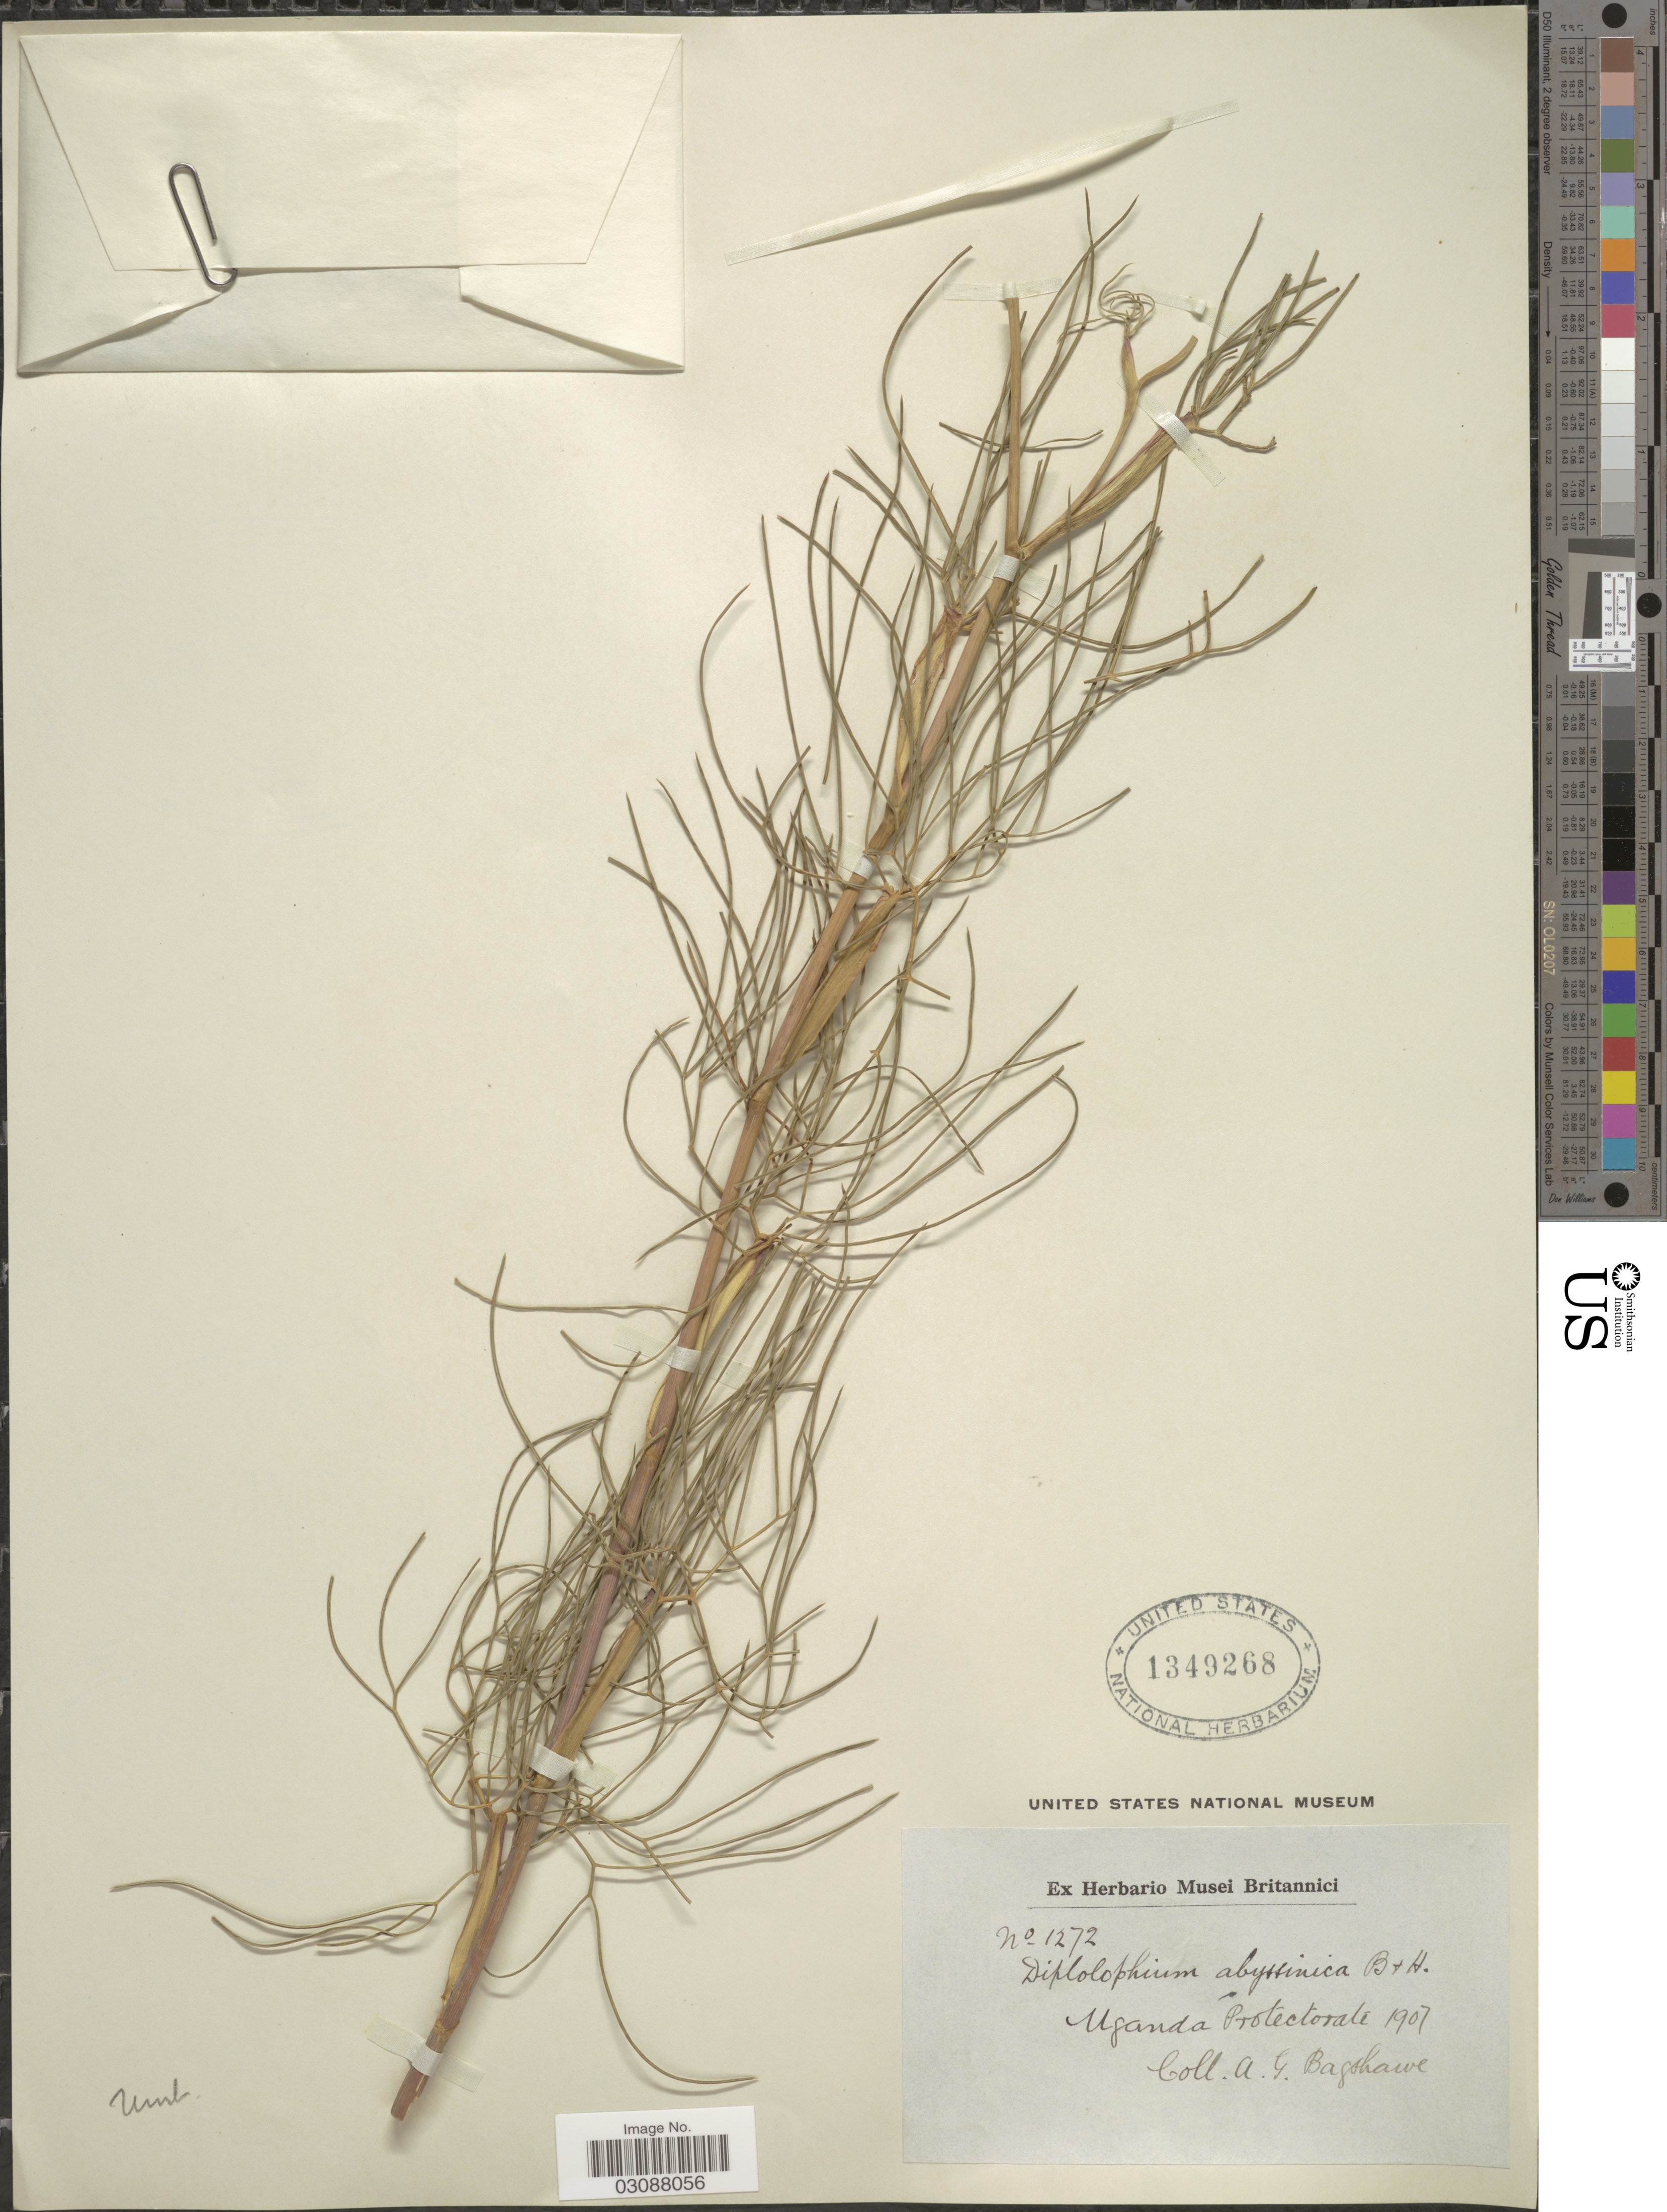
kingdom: Plantae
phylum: Tracheophyta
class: Magnoliopsida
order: Apiales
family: Apiaceae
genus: Diplolophium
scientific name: Diplolophium abyssinicum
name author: (Hochst. ex A. Rich.) Benth. & Hook. f.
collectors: A. Bagshawe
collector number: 1272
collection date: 1907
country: Uganda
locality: Uganda Protectorate.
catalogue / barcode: US 1349268